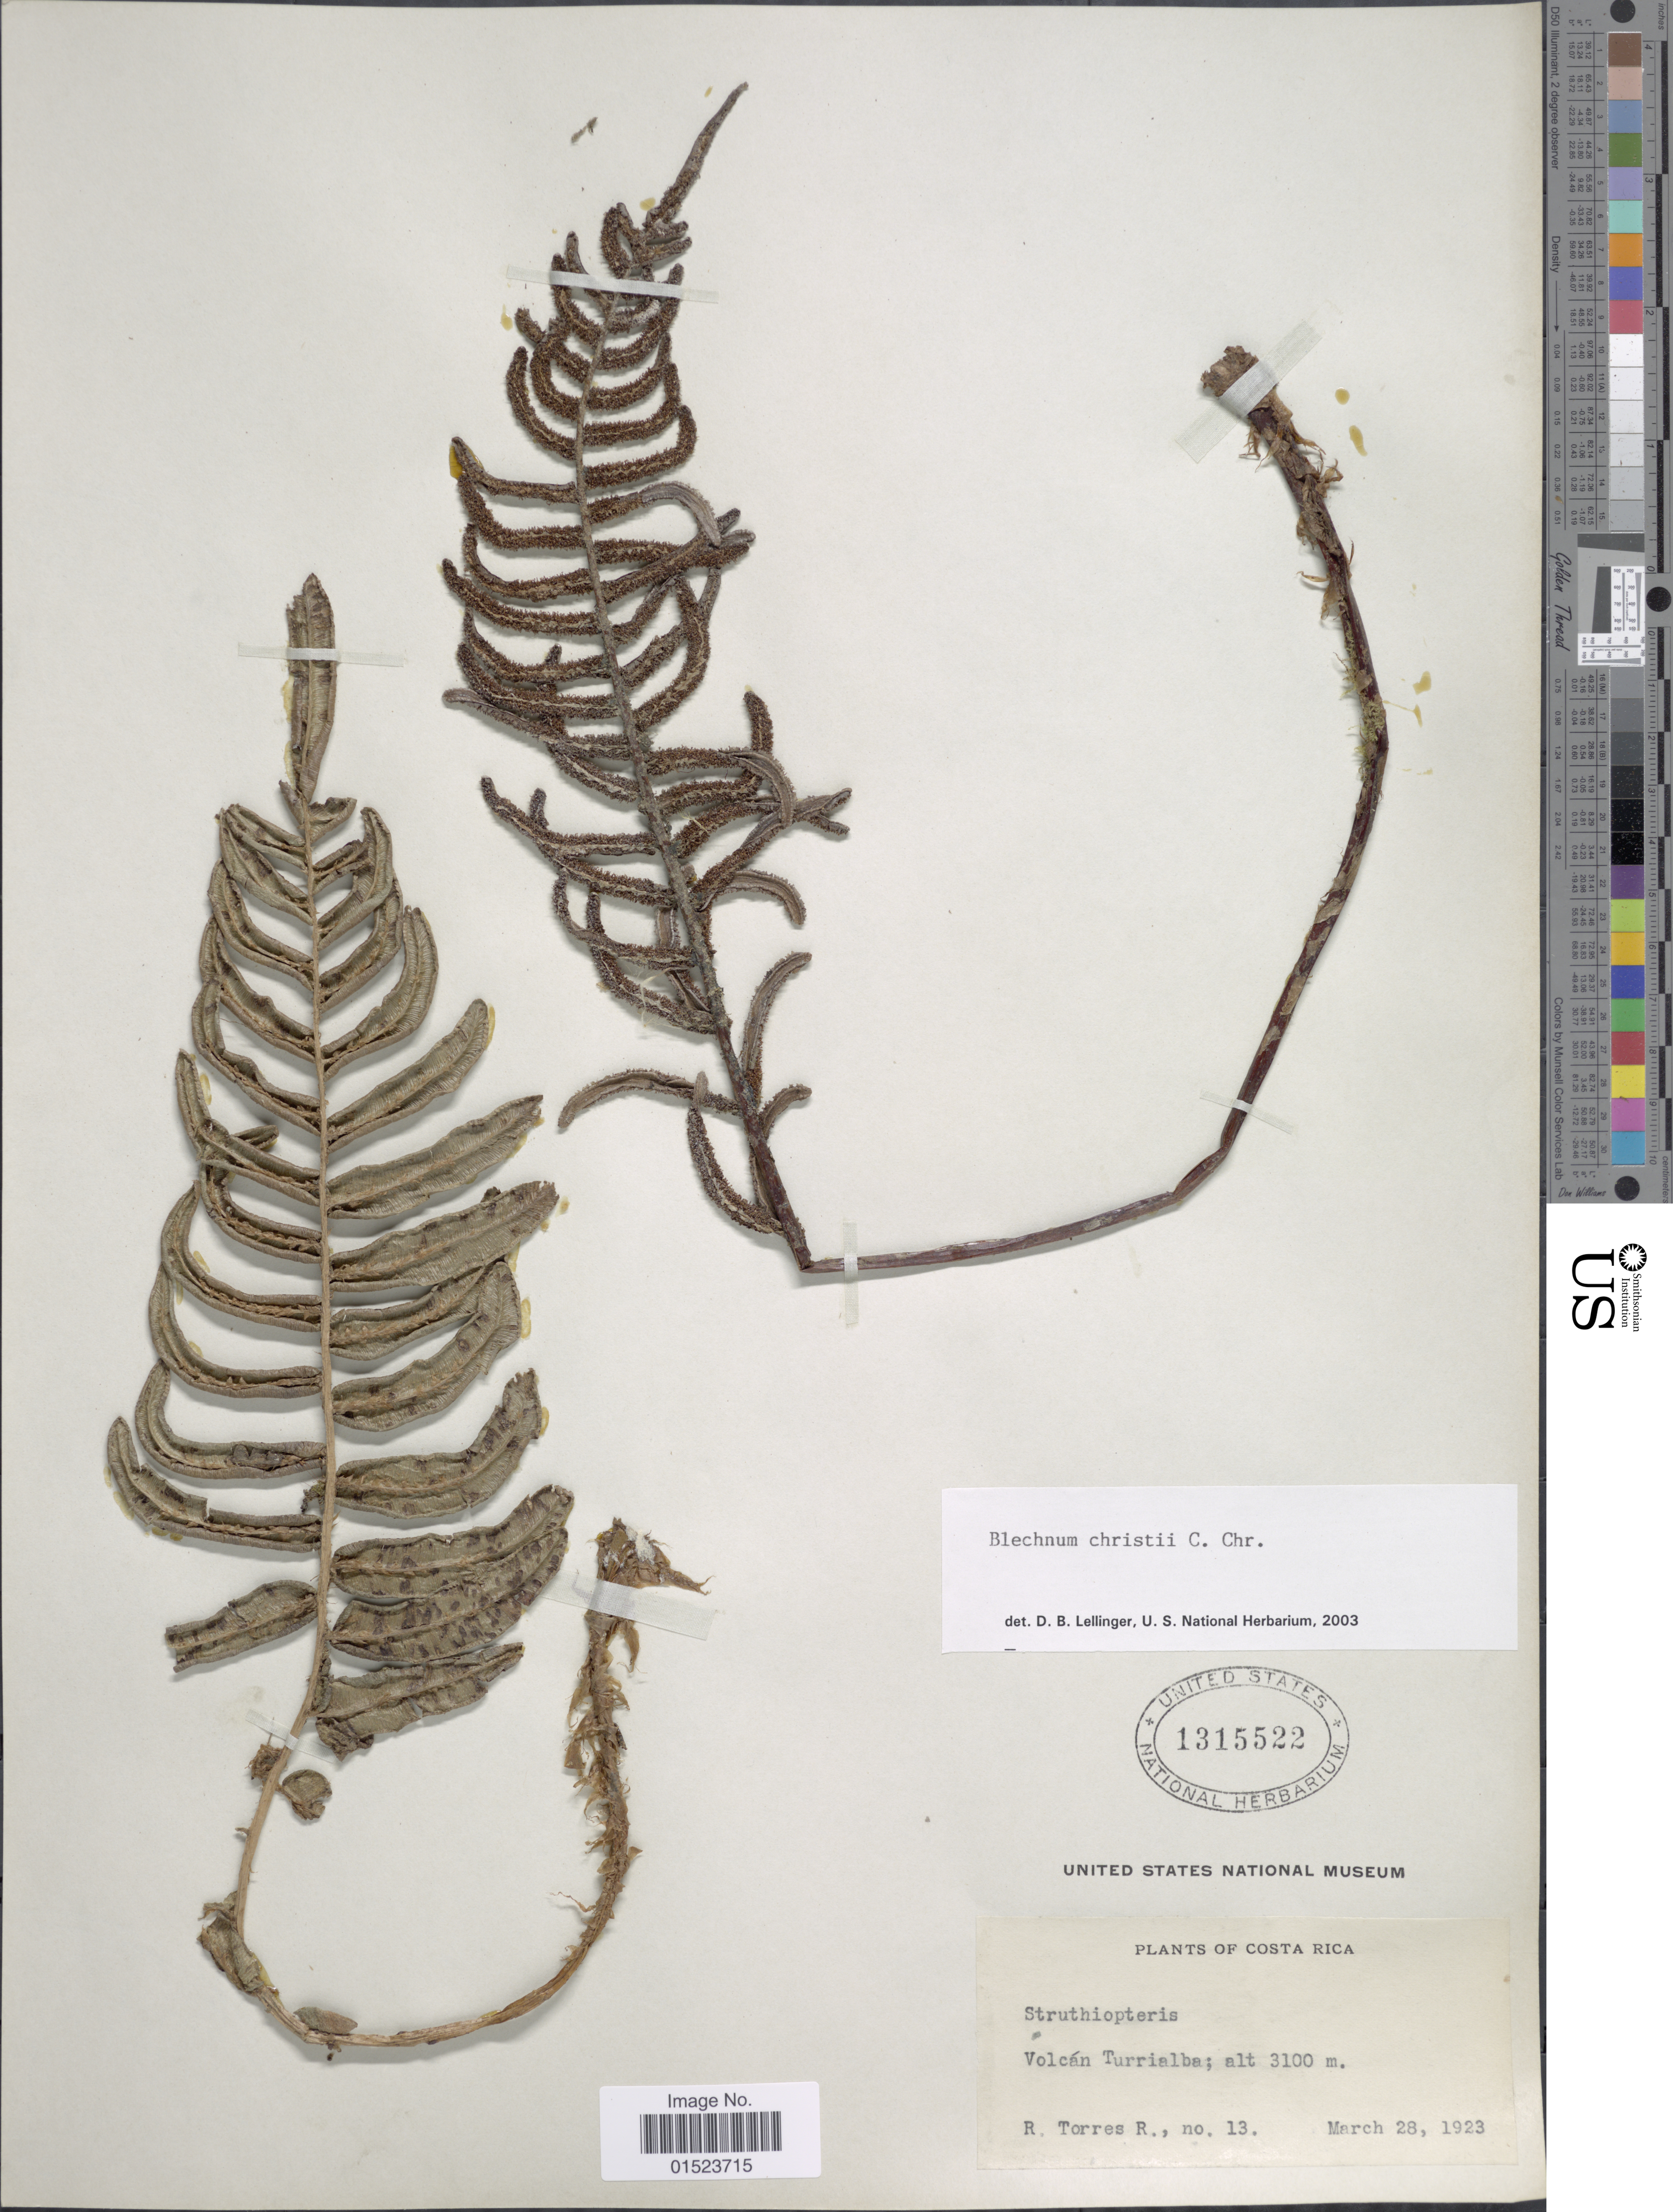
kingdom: Plantae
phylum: Tracheophyta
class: Polypodiopsida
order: Polypodiales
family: Blechnaceae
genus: Blechnum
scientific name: Blechnum christii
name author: C. Chr.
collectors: R. Torres R.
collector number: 13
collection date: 1923-03-28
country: Costa Rica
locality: Volcán Turrialba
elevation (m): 3100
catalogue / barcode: US 1315522